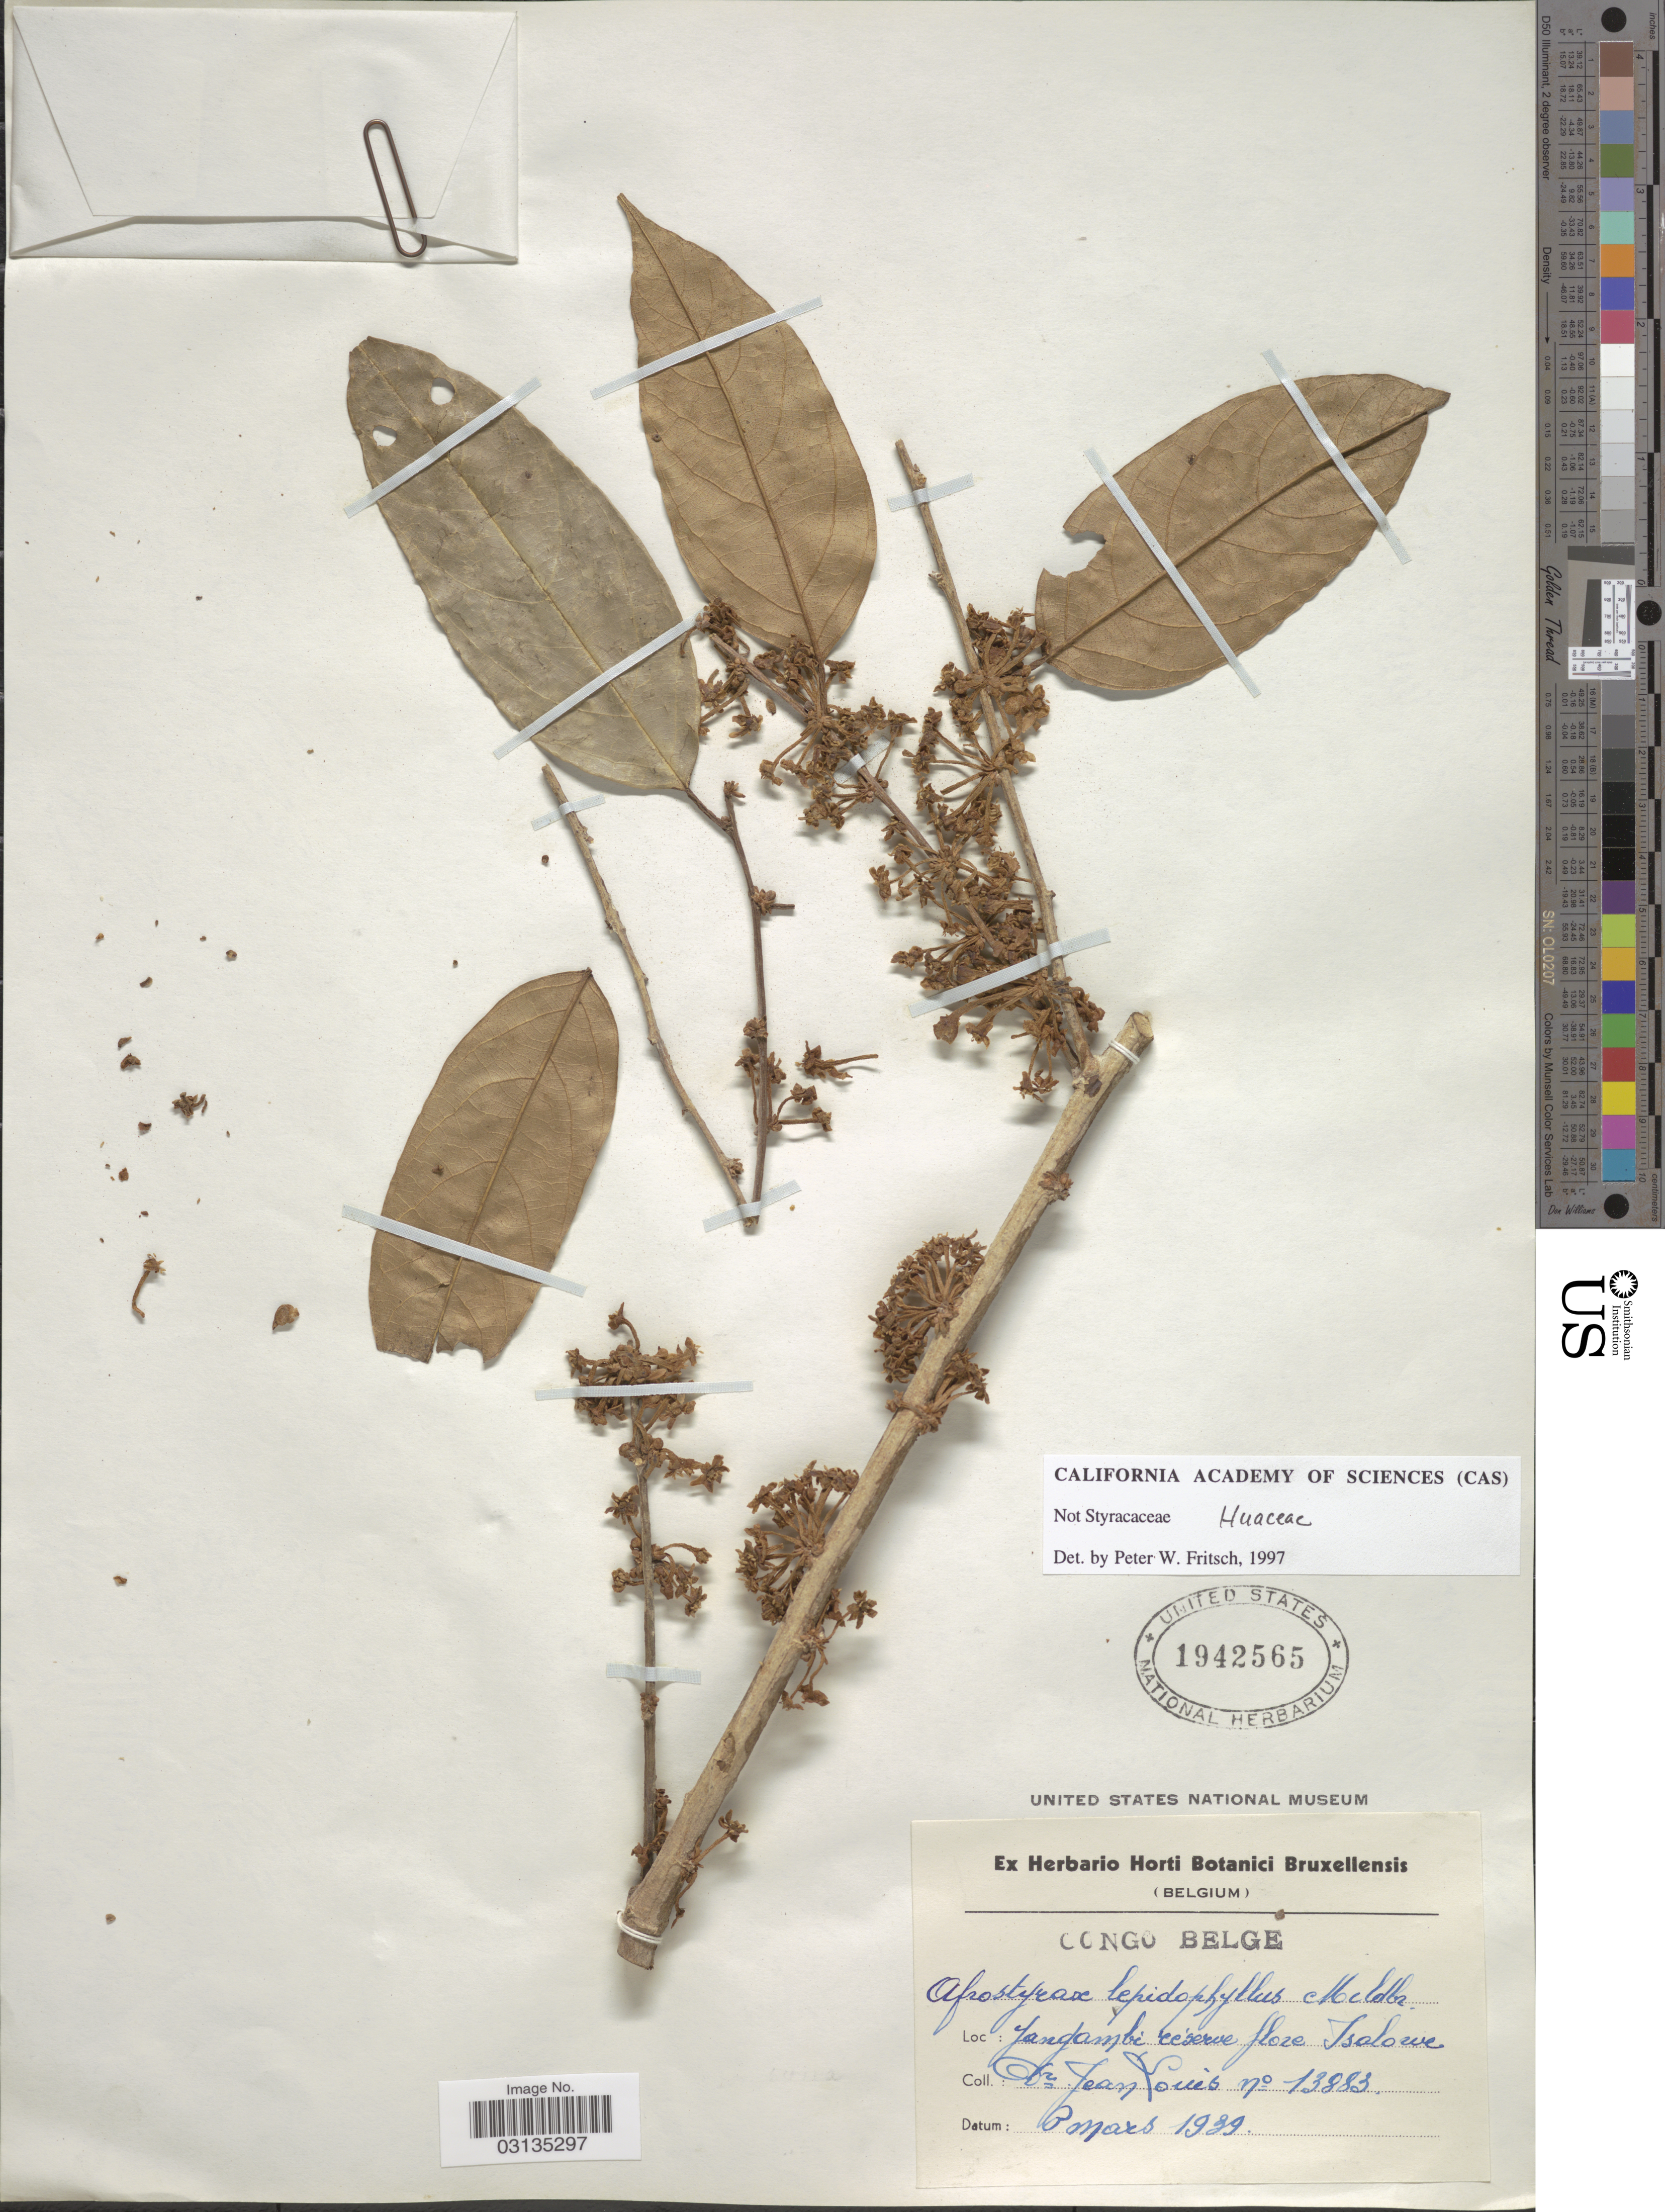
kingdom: Plantae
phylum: Tracheophyta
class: Magnoliopsida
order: Oxalidales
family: Huaceae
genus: Afrostyrax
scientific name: Afrostyrax lepidophyllus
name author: Mildbr.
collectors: J. Louis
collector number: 13883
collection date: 1939-03-03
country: Congo, Democratic Republic of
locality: Yangambi, réserve flore Isalowe.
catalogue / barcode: US 1942565